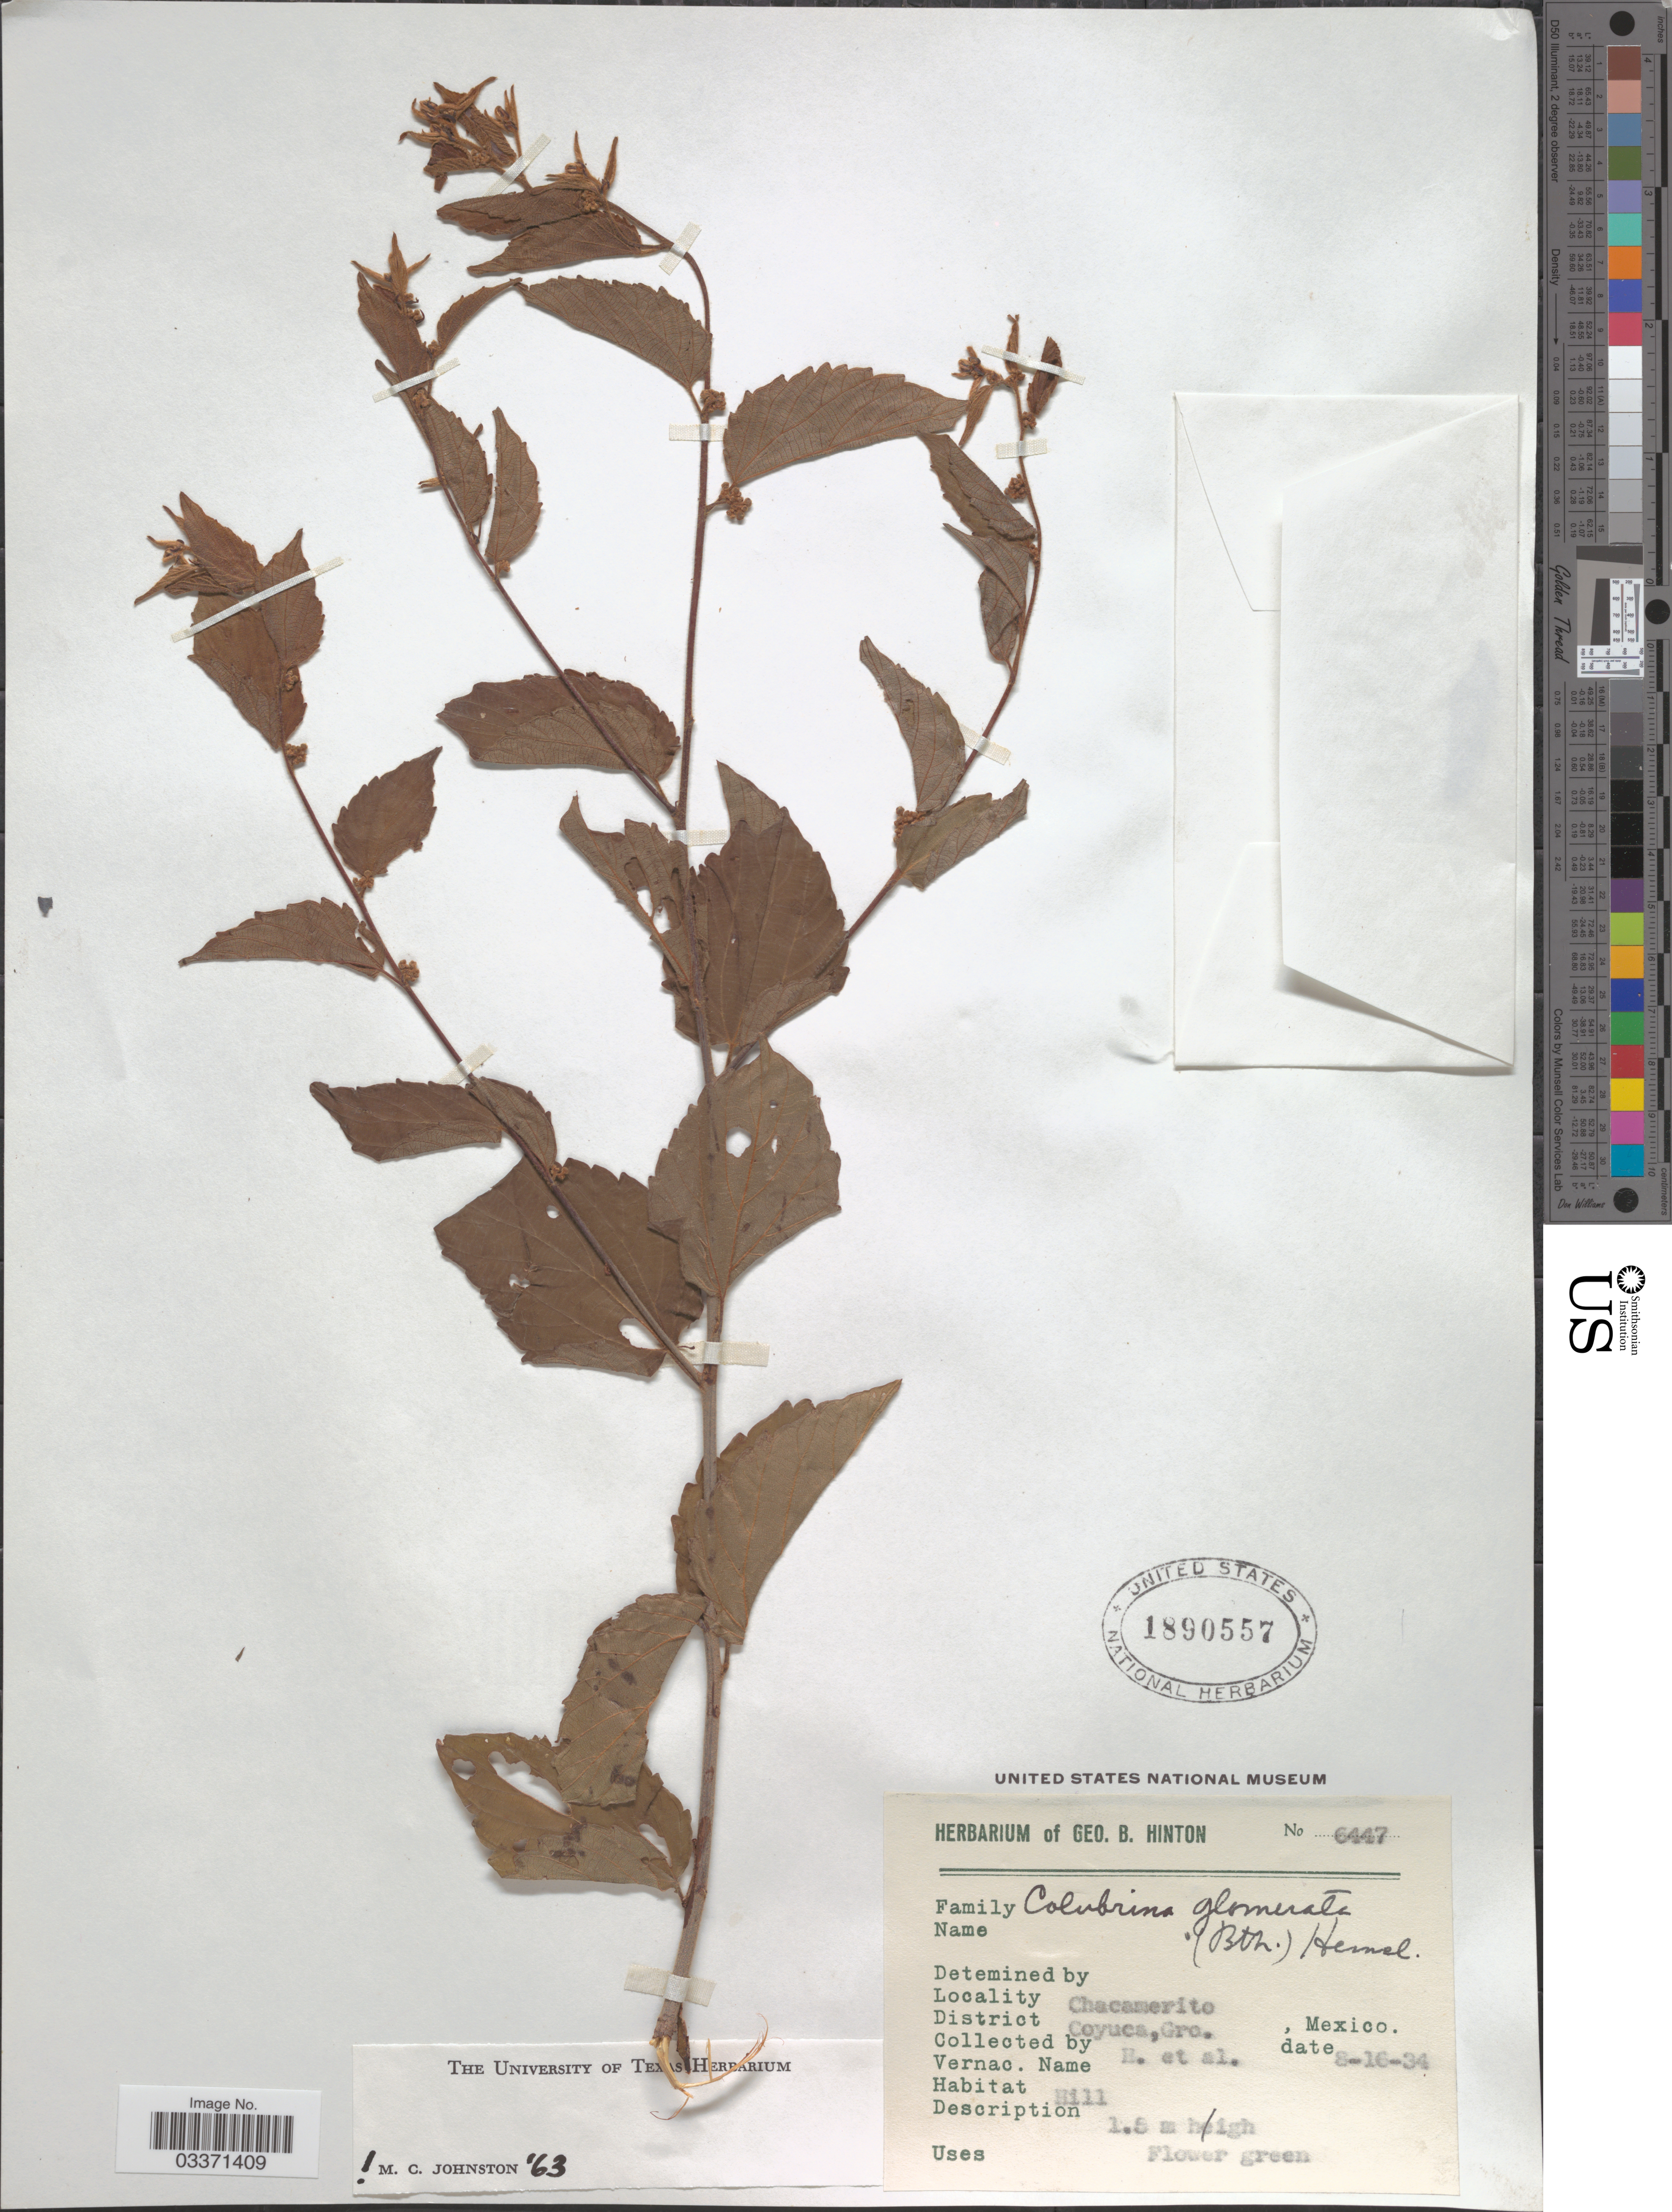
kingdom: Plantae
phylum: Tracheophyta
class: Magnoliopsida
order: Rosales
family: Rhamnaceae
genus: Colubrina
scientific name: Colubrina triflora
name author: Brongn. ex Sweet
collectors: G. B. Hinton & et al.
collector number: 6447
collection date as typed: Transcribed d/m/y: 16/8/34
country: Mexico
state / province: Guerrero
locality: Chacamerito. District Coyuca.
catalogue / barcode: US 1890557